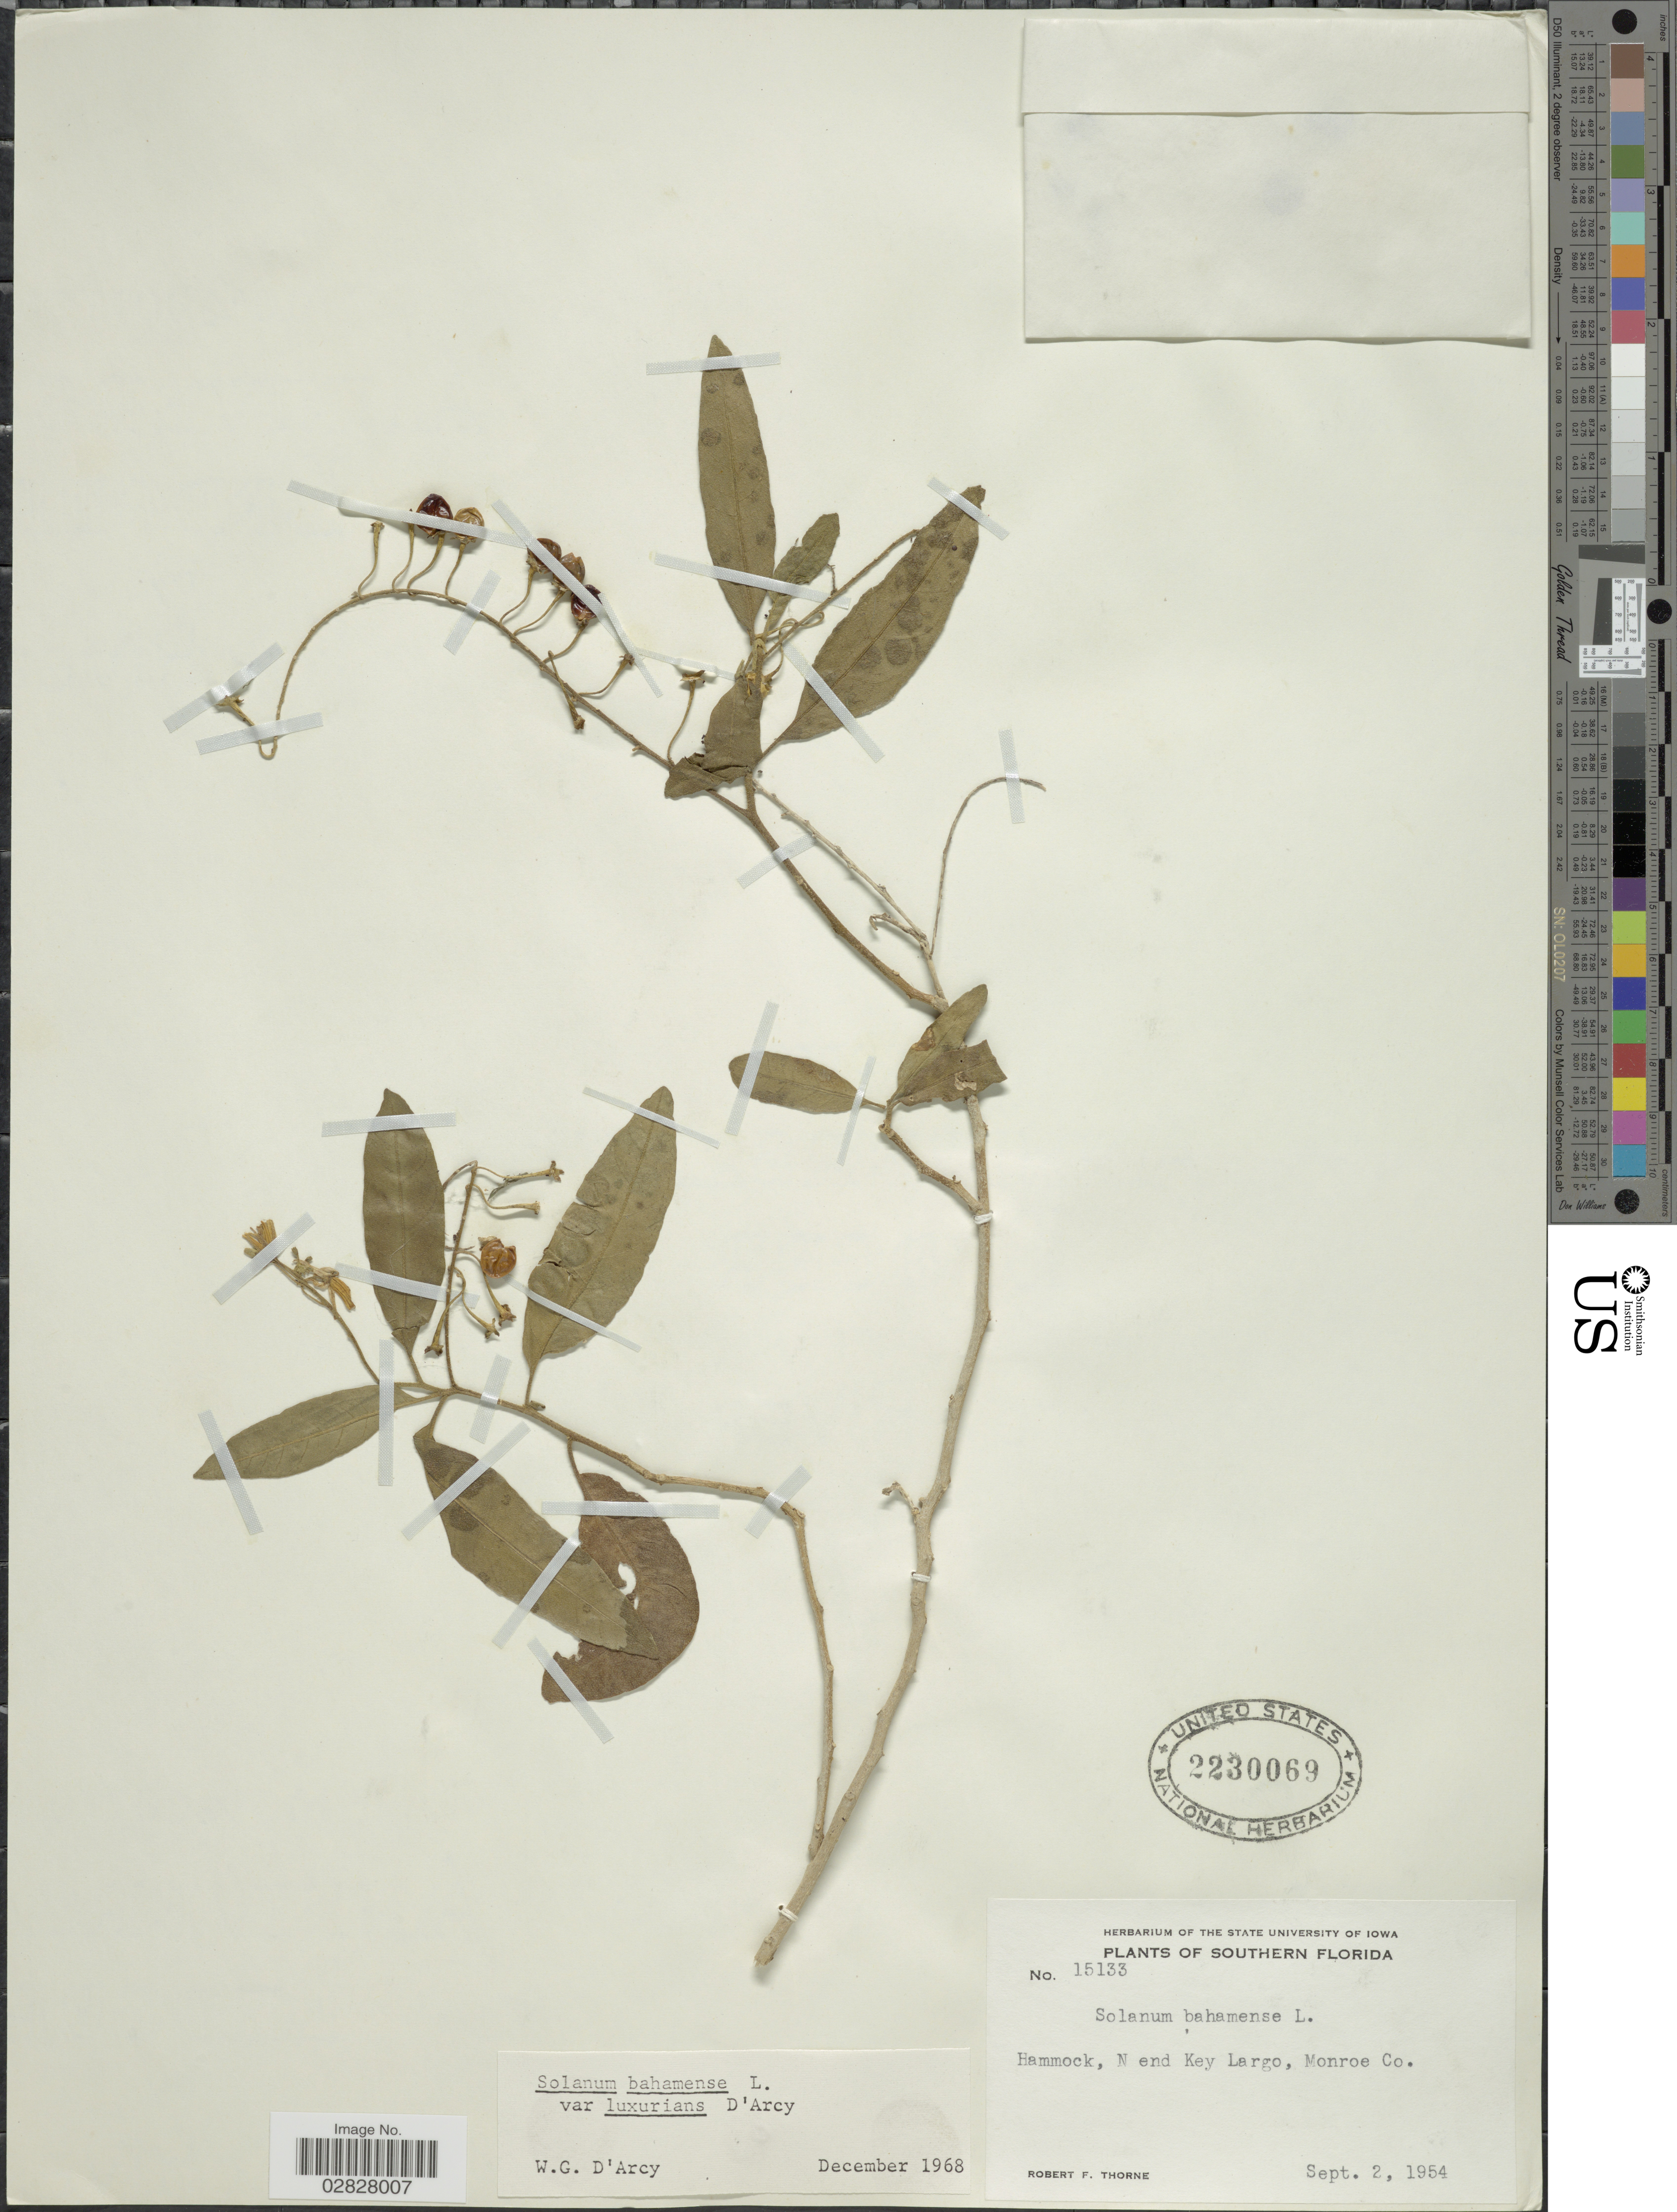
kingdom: Plantae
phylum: Tracheophyta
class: Magnoliopsida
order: Solanales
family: Solanaceae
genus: Solanum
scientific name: Solanum bahamense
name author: L.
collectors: R. F. Thorne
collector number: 15133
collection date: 1954-09-02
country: United States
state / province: Florida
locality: Southern Florida. Hammock, N end Key Largo, Monroe Co.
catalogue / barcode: US 2230069